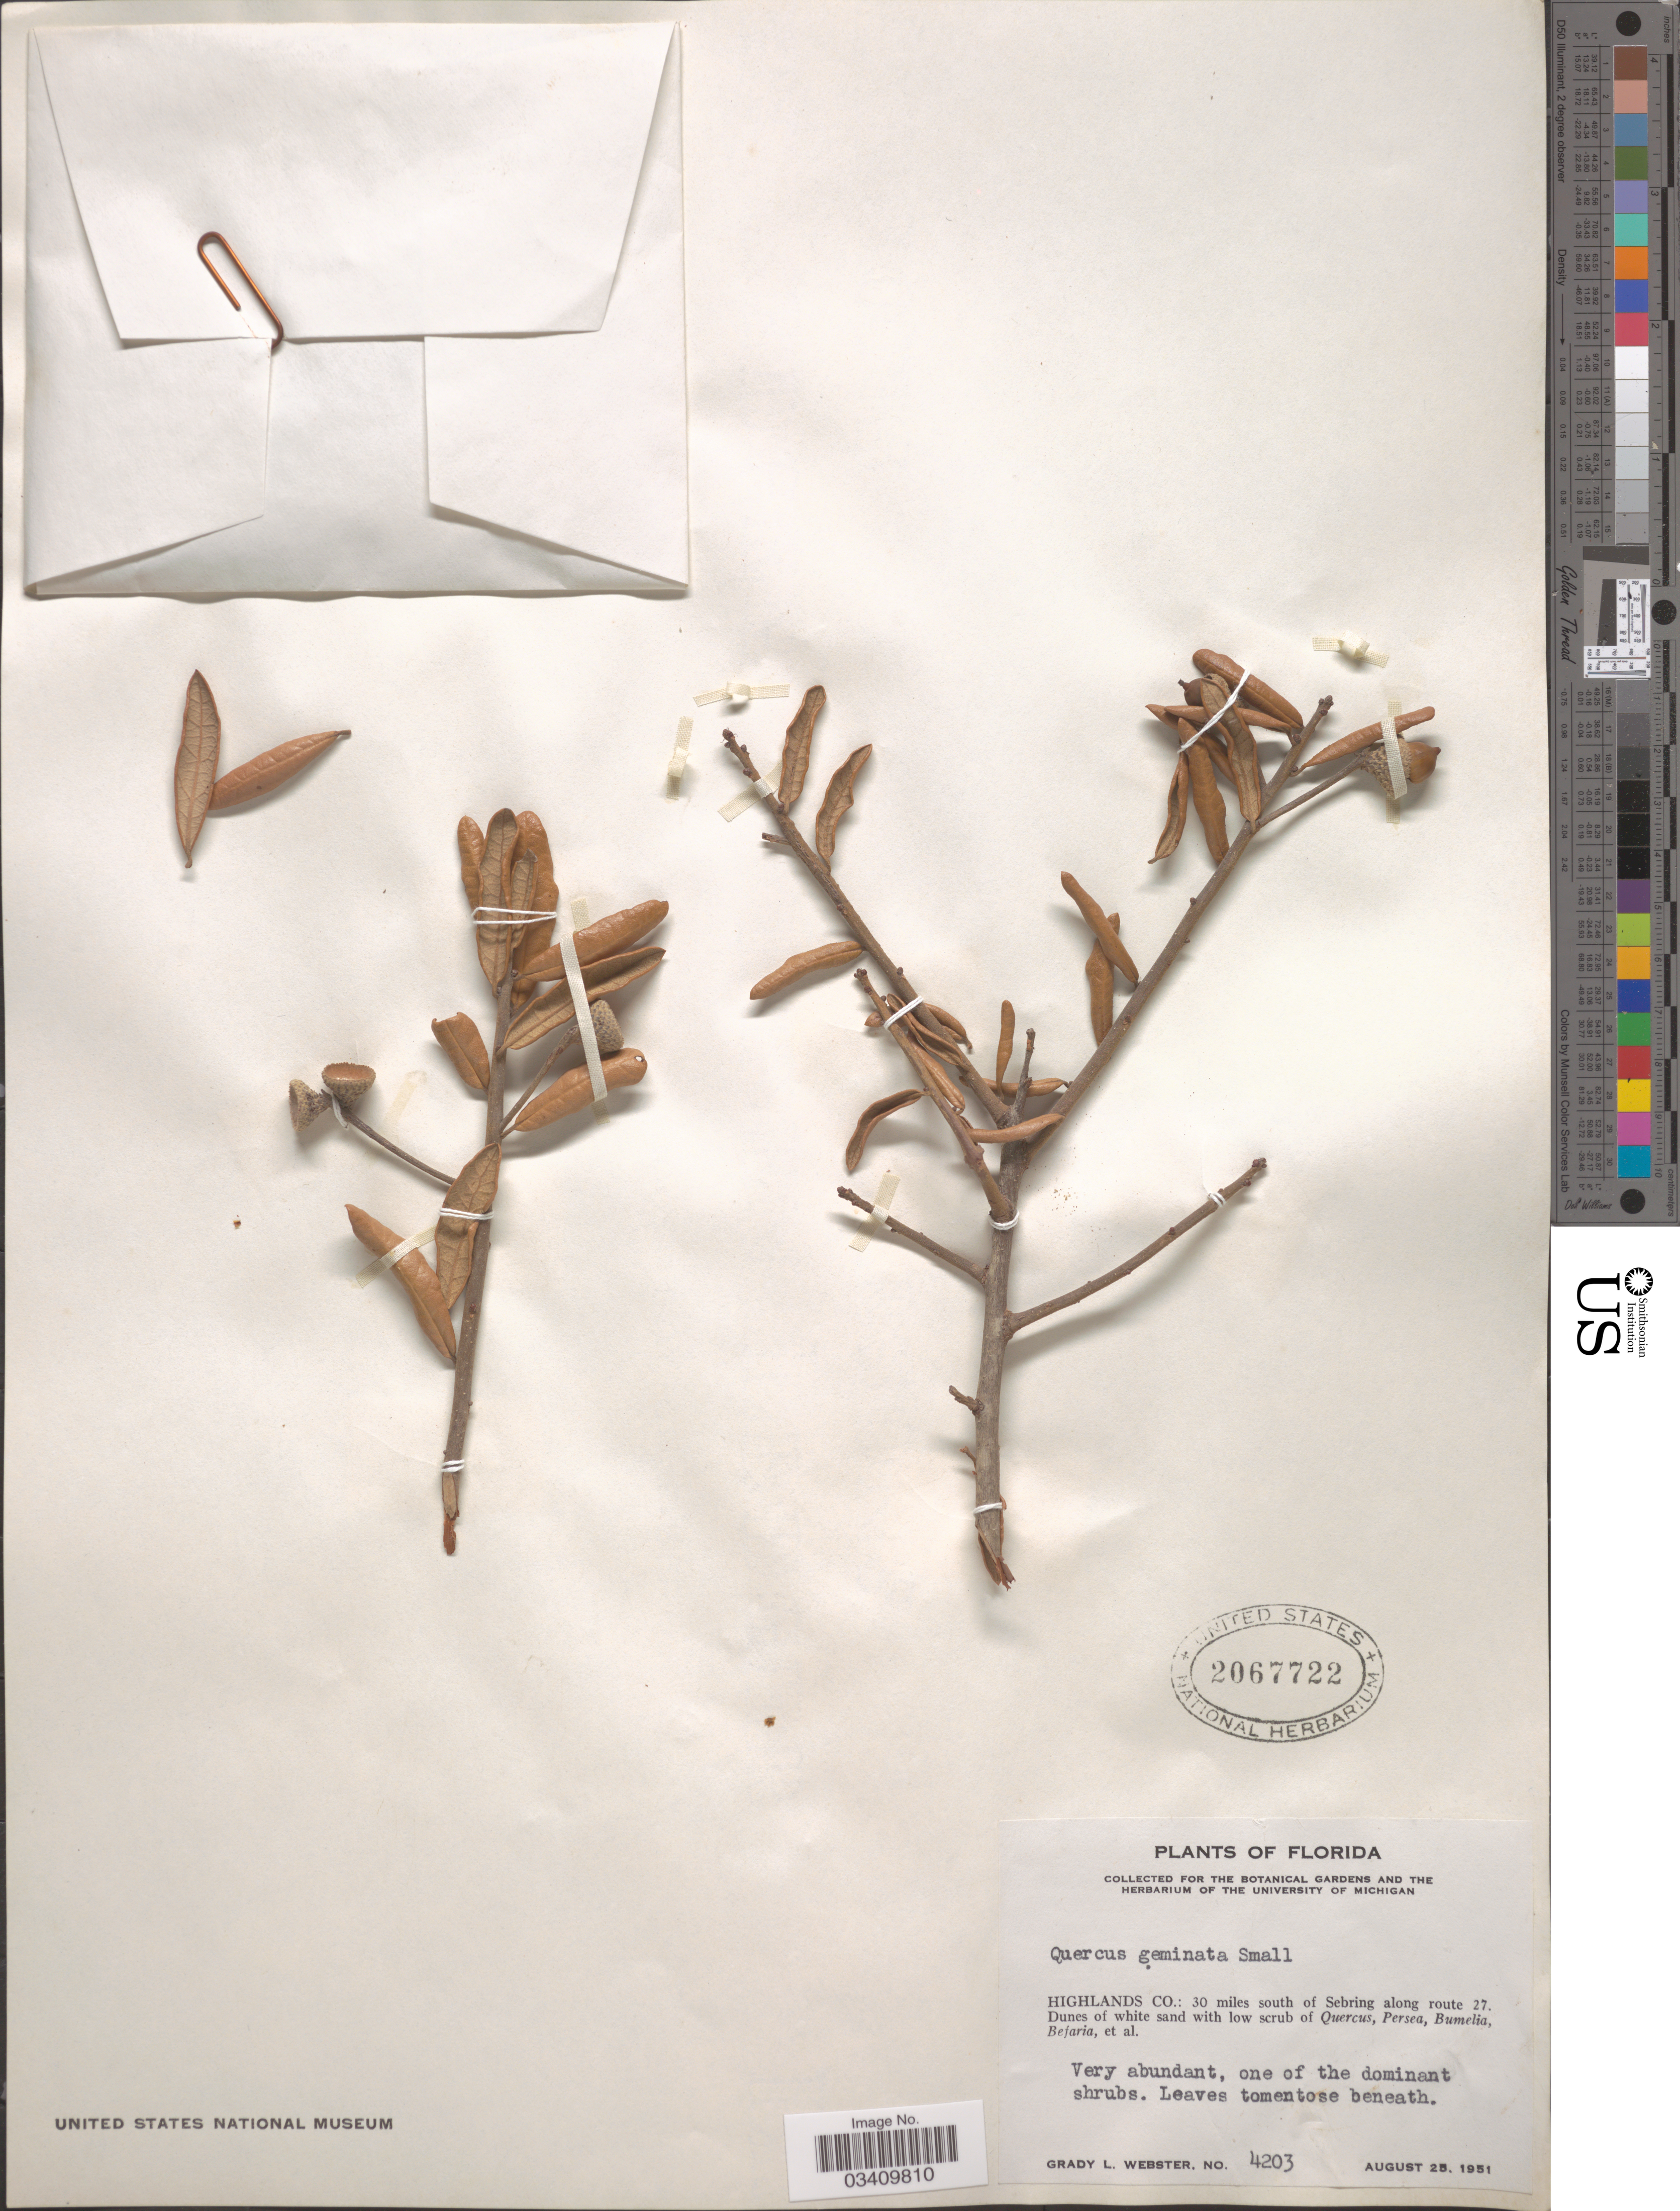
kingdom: Plantae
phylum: Tracheophyta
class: Magnoliopsida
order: Fagales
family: Fagaceae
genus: Quercus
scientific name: Quercus virginiana var. maritima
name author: (Michx.) Sarg.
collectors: G. L. Webster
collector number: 4203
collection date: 1951-08-25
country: United States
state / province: Florida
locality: Highlands Co.: 30 miles south of Sebring along route 27.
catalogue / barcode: US 2067722